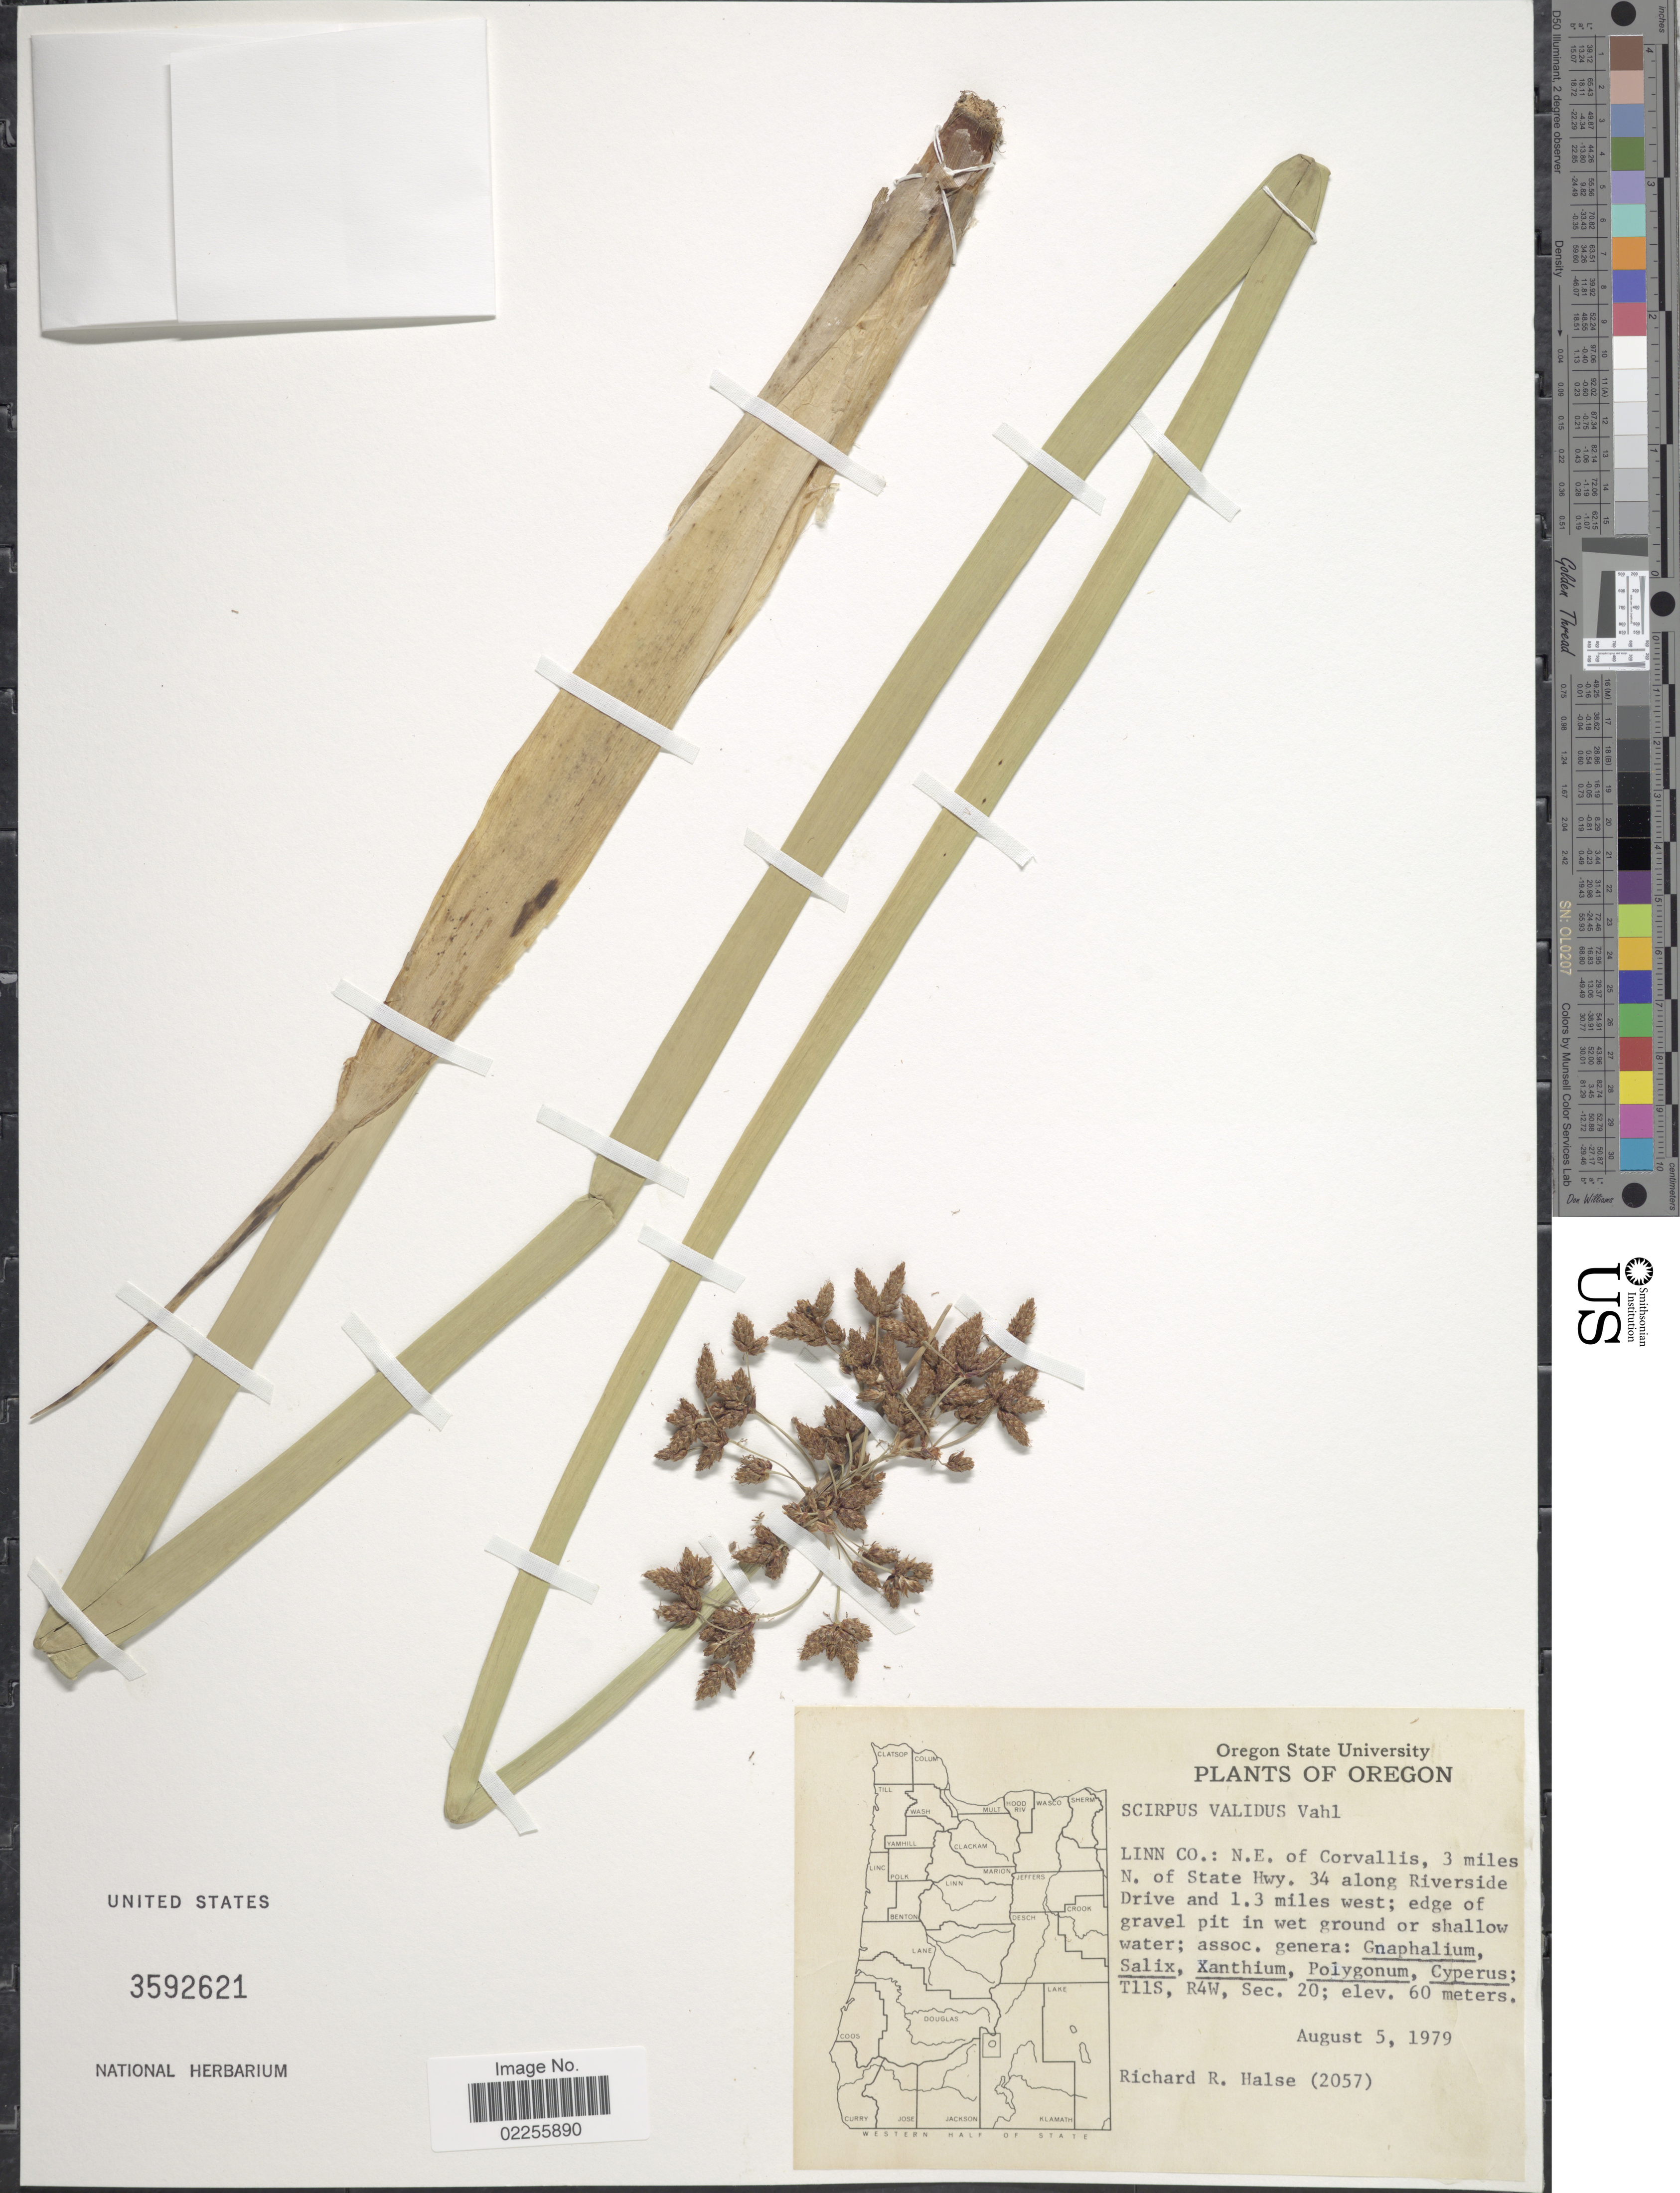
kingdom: Plantae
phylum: Tracheophyta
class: Liliopsida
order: Poales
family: Cyperaceae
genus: Schoenoplectus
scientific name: Schoenoplectus tabernaemontani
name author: (C.C. Gmel.) Palla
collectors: R. Halse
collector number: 2057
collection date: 1979-08-05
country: United States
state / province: Oregon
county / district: Linn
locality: Linn Co.: N.E. of Corvalis, 3 miles N. of State Hwy, 34 along Riverside Drive and 1.3 miles west; edge of gravel pit in wet ground or shallow water, T11S, R4W, Sec. 20.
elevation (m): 60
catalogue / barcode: US 3592621